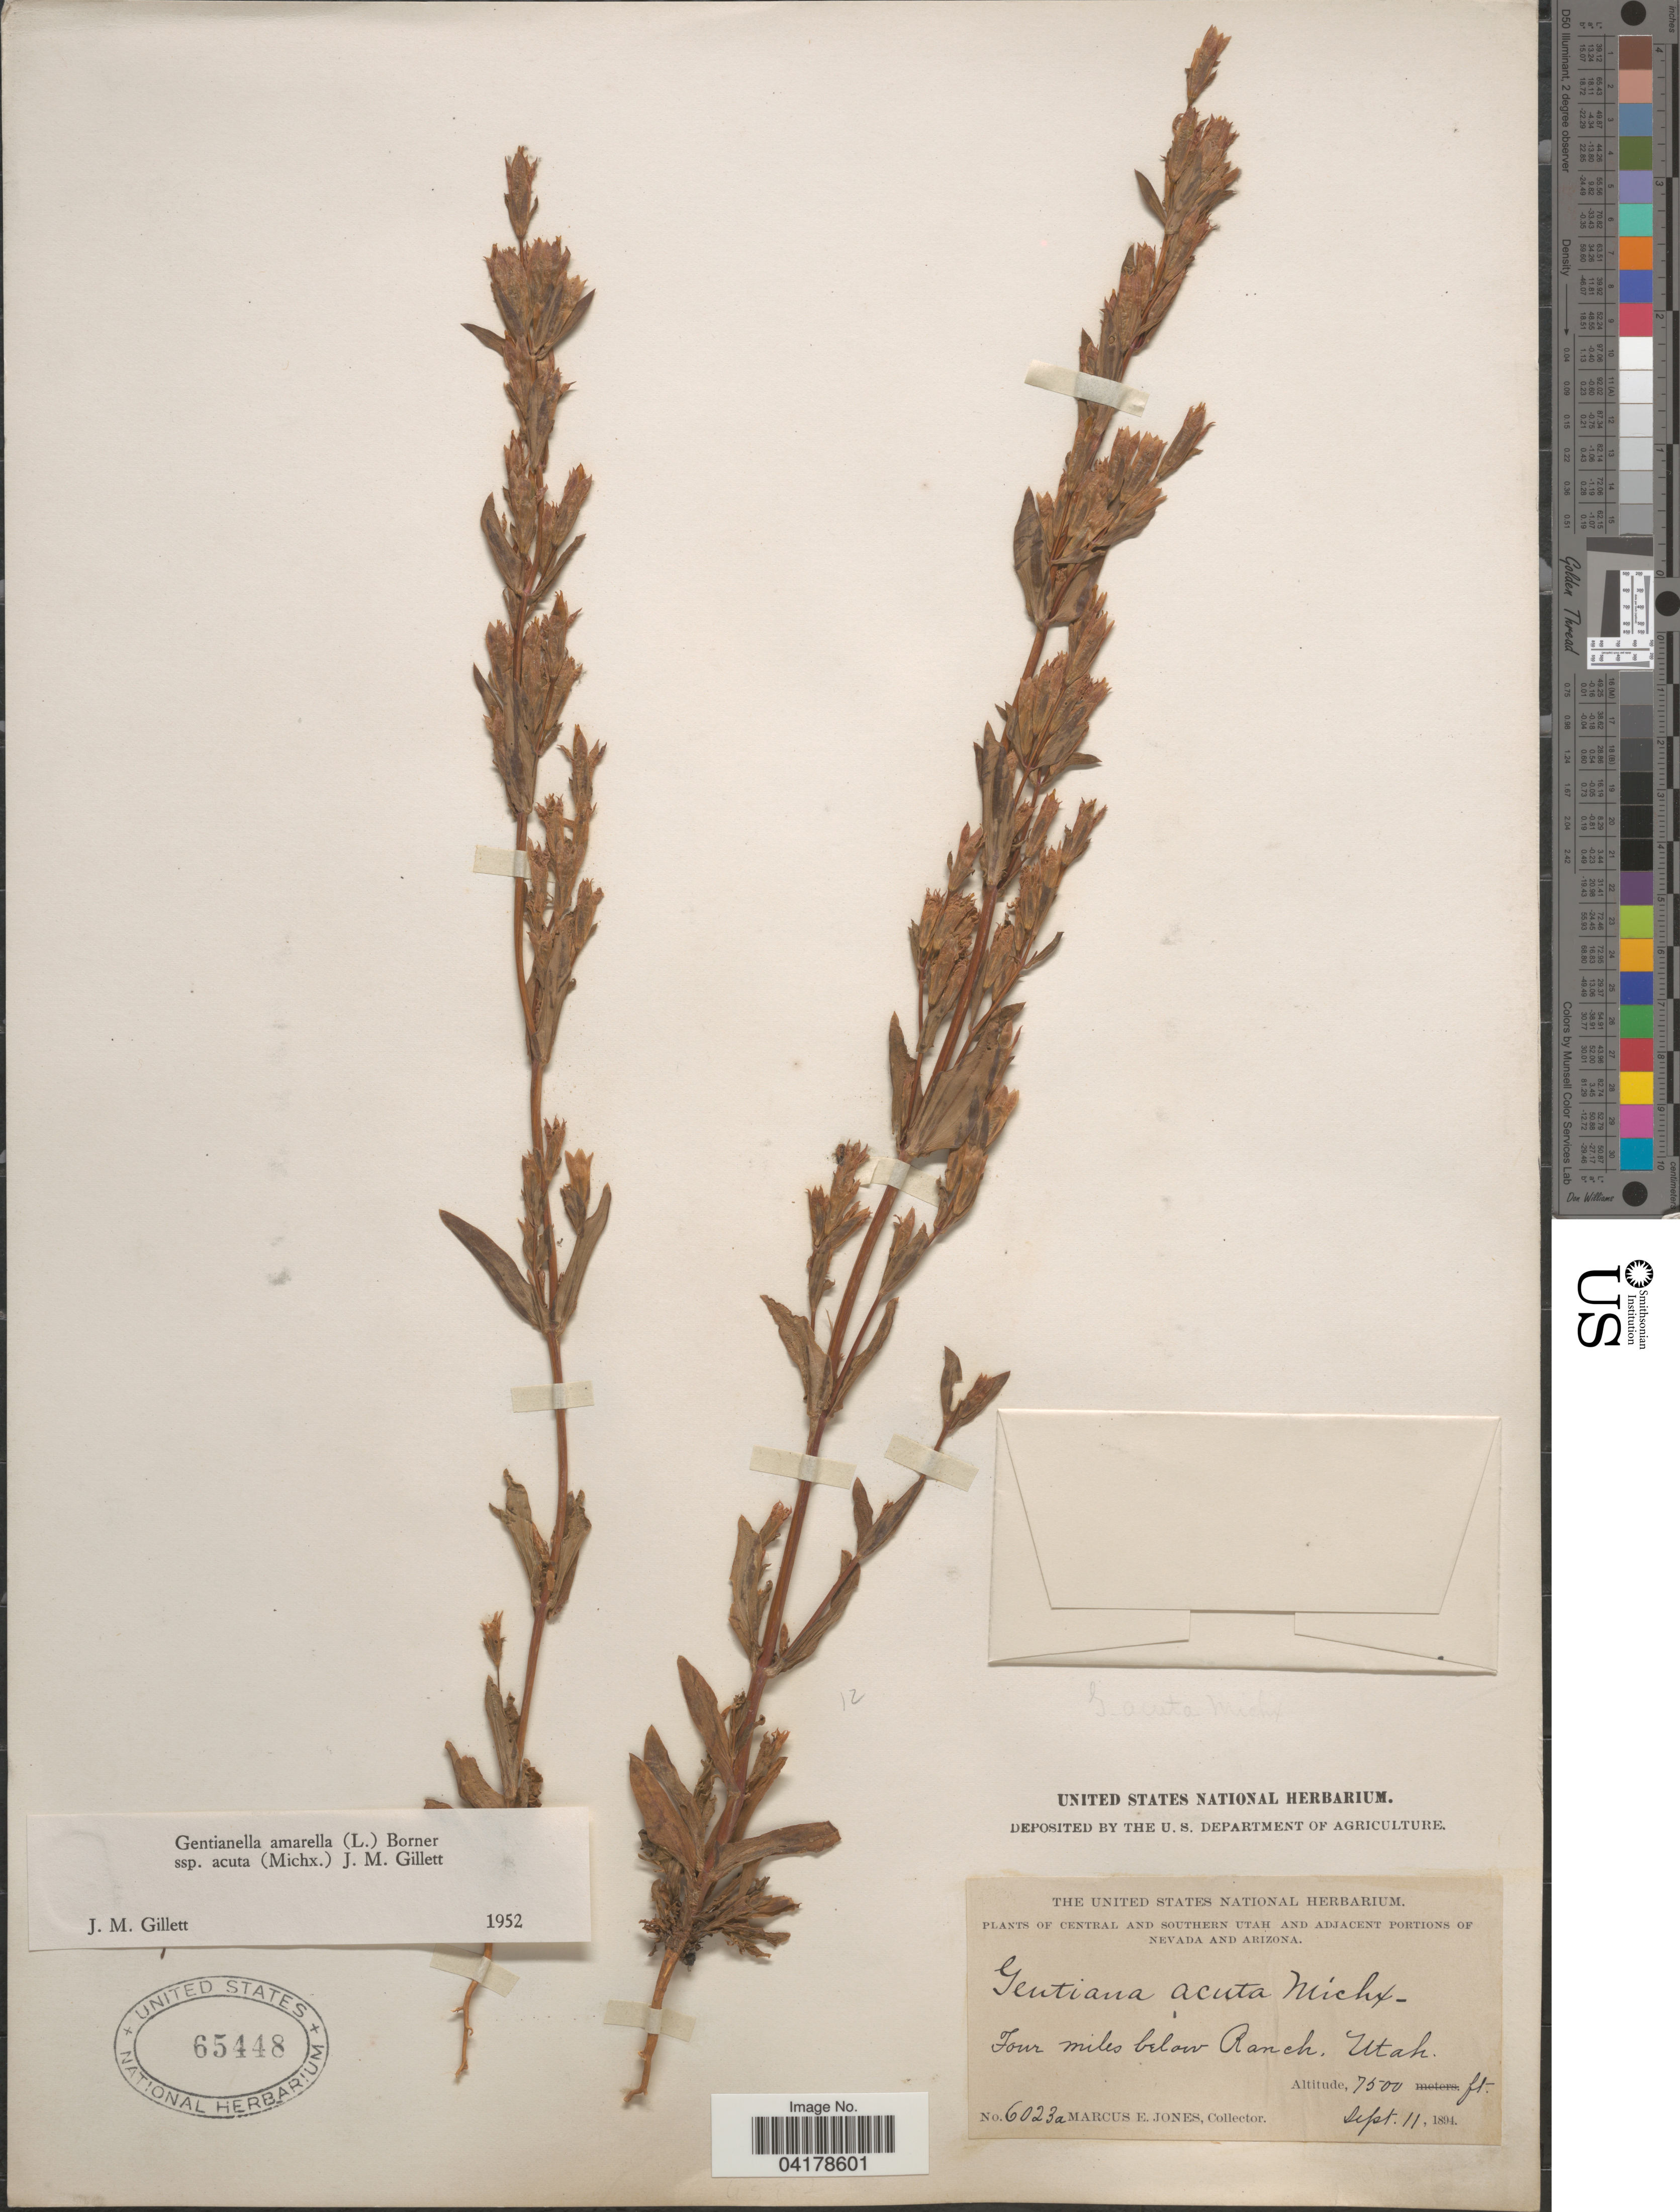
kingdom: Plantae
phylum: Tracheophyta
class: Magnoliopsida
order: Gentianales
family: Gentianaceae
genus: Gentianella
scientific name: Gentianella amarella subsp. acuta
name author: (Michx.) J.M. Gillett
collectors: M. E. Jones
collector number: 6023a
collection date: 1894-09-11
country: United States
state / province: Utah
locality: Central and Southern Utah. Four miles below Ranch.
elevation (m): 2286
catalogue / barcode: US 65448